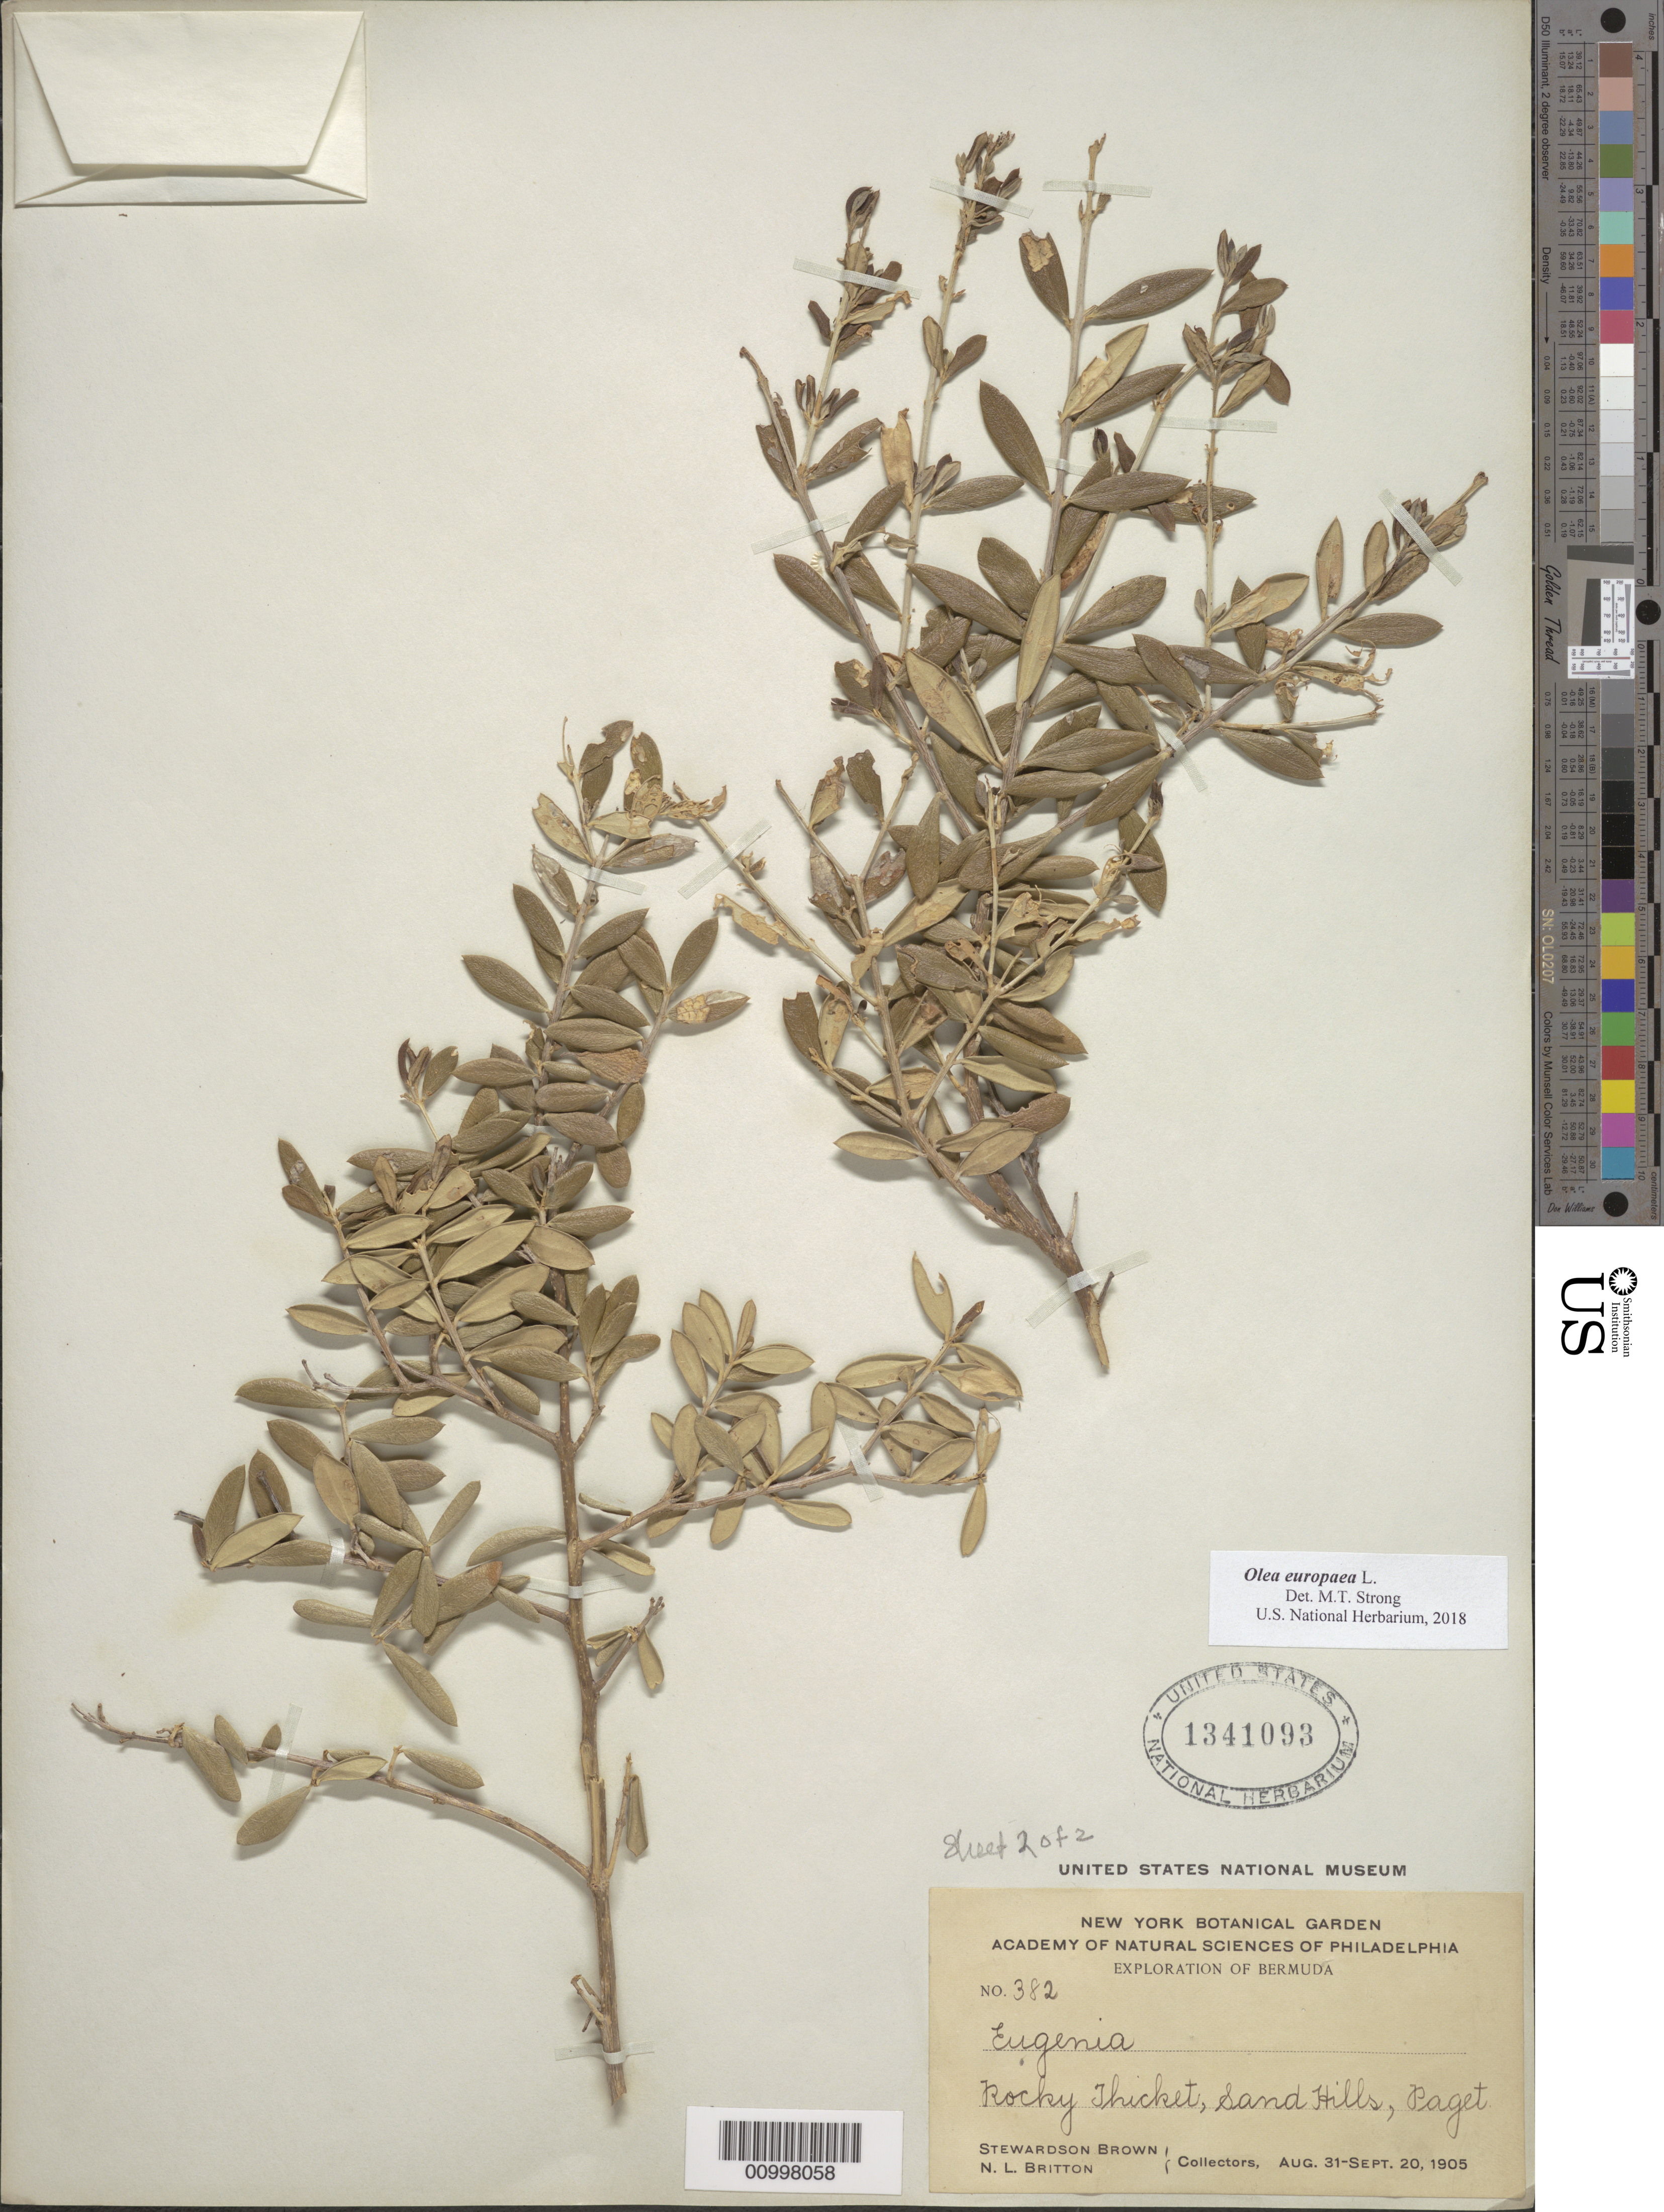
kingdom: Plantae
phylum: Tracheophyta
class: Magnoliopsida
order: Lamiales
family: Oleaceae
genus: Olea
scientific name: Olea europaea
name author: L.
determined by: Strong, M. T., (US), Smithsonian Institution - National Museum of Natural History (UNITED STATES)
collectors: S. Brown & N. Britton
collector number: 382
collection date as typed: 31 Aug 1905 to 20 Sep 1905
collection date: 1905-08-31/1905-09-20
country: Bermuda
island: Bermuda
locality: Sand Hills, Paget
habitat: Rocky thicket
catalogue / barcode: US 1341093